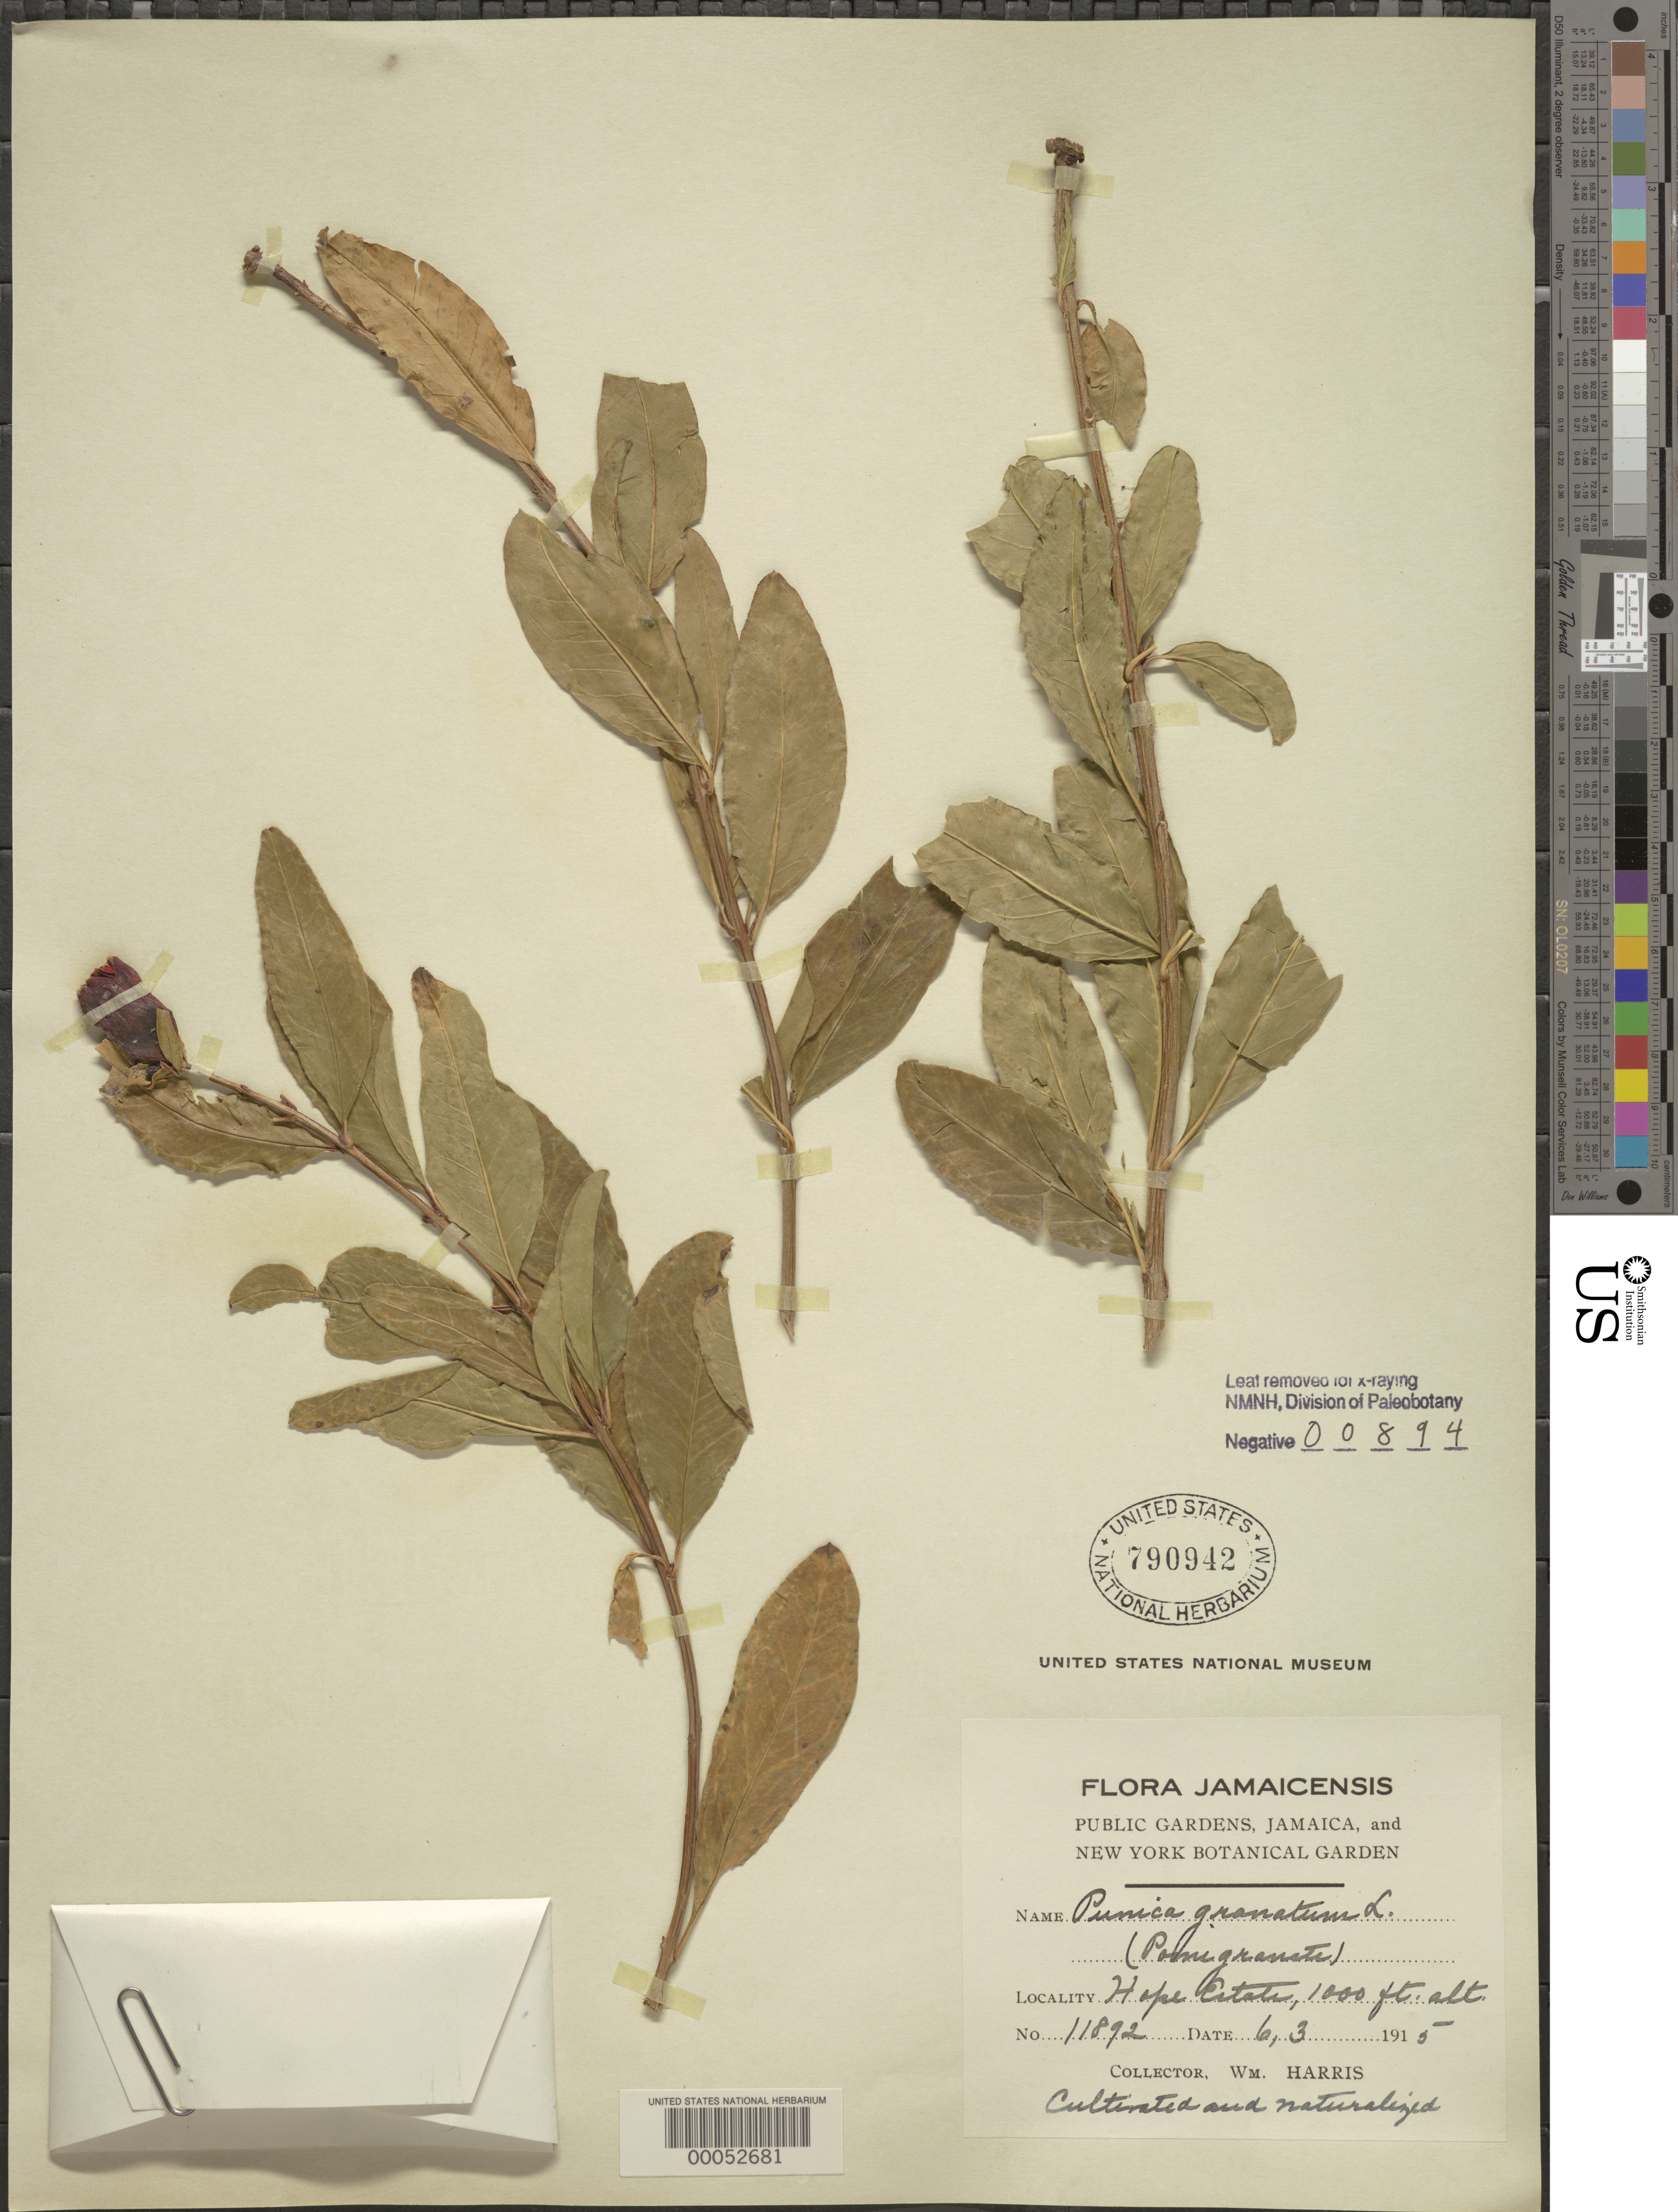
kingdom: Plantae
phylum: Tracheophyta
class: Magnoliopsida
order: Myrtales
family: Lythraceae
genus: Punica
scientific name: Punica granatum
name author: L.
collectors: W. H. Harris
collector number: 11892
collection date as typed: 06 Mar 1915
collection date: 1915-03-06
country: Jamaica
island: Greater Antilles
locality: Hope estate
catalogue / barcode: US 790942